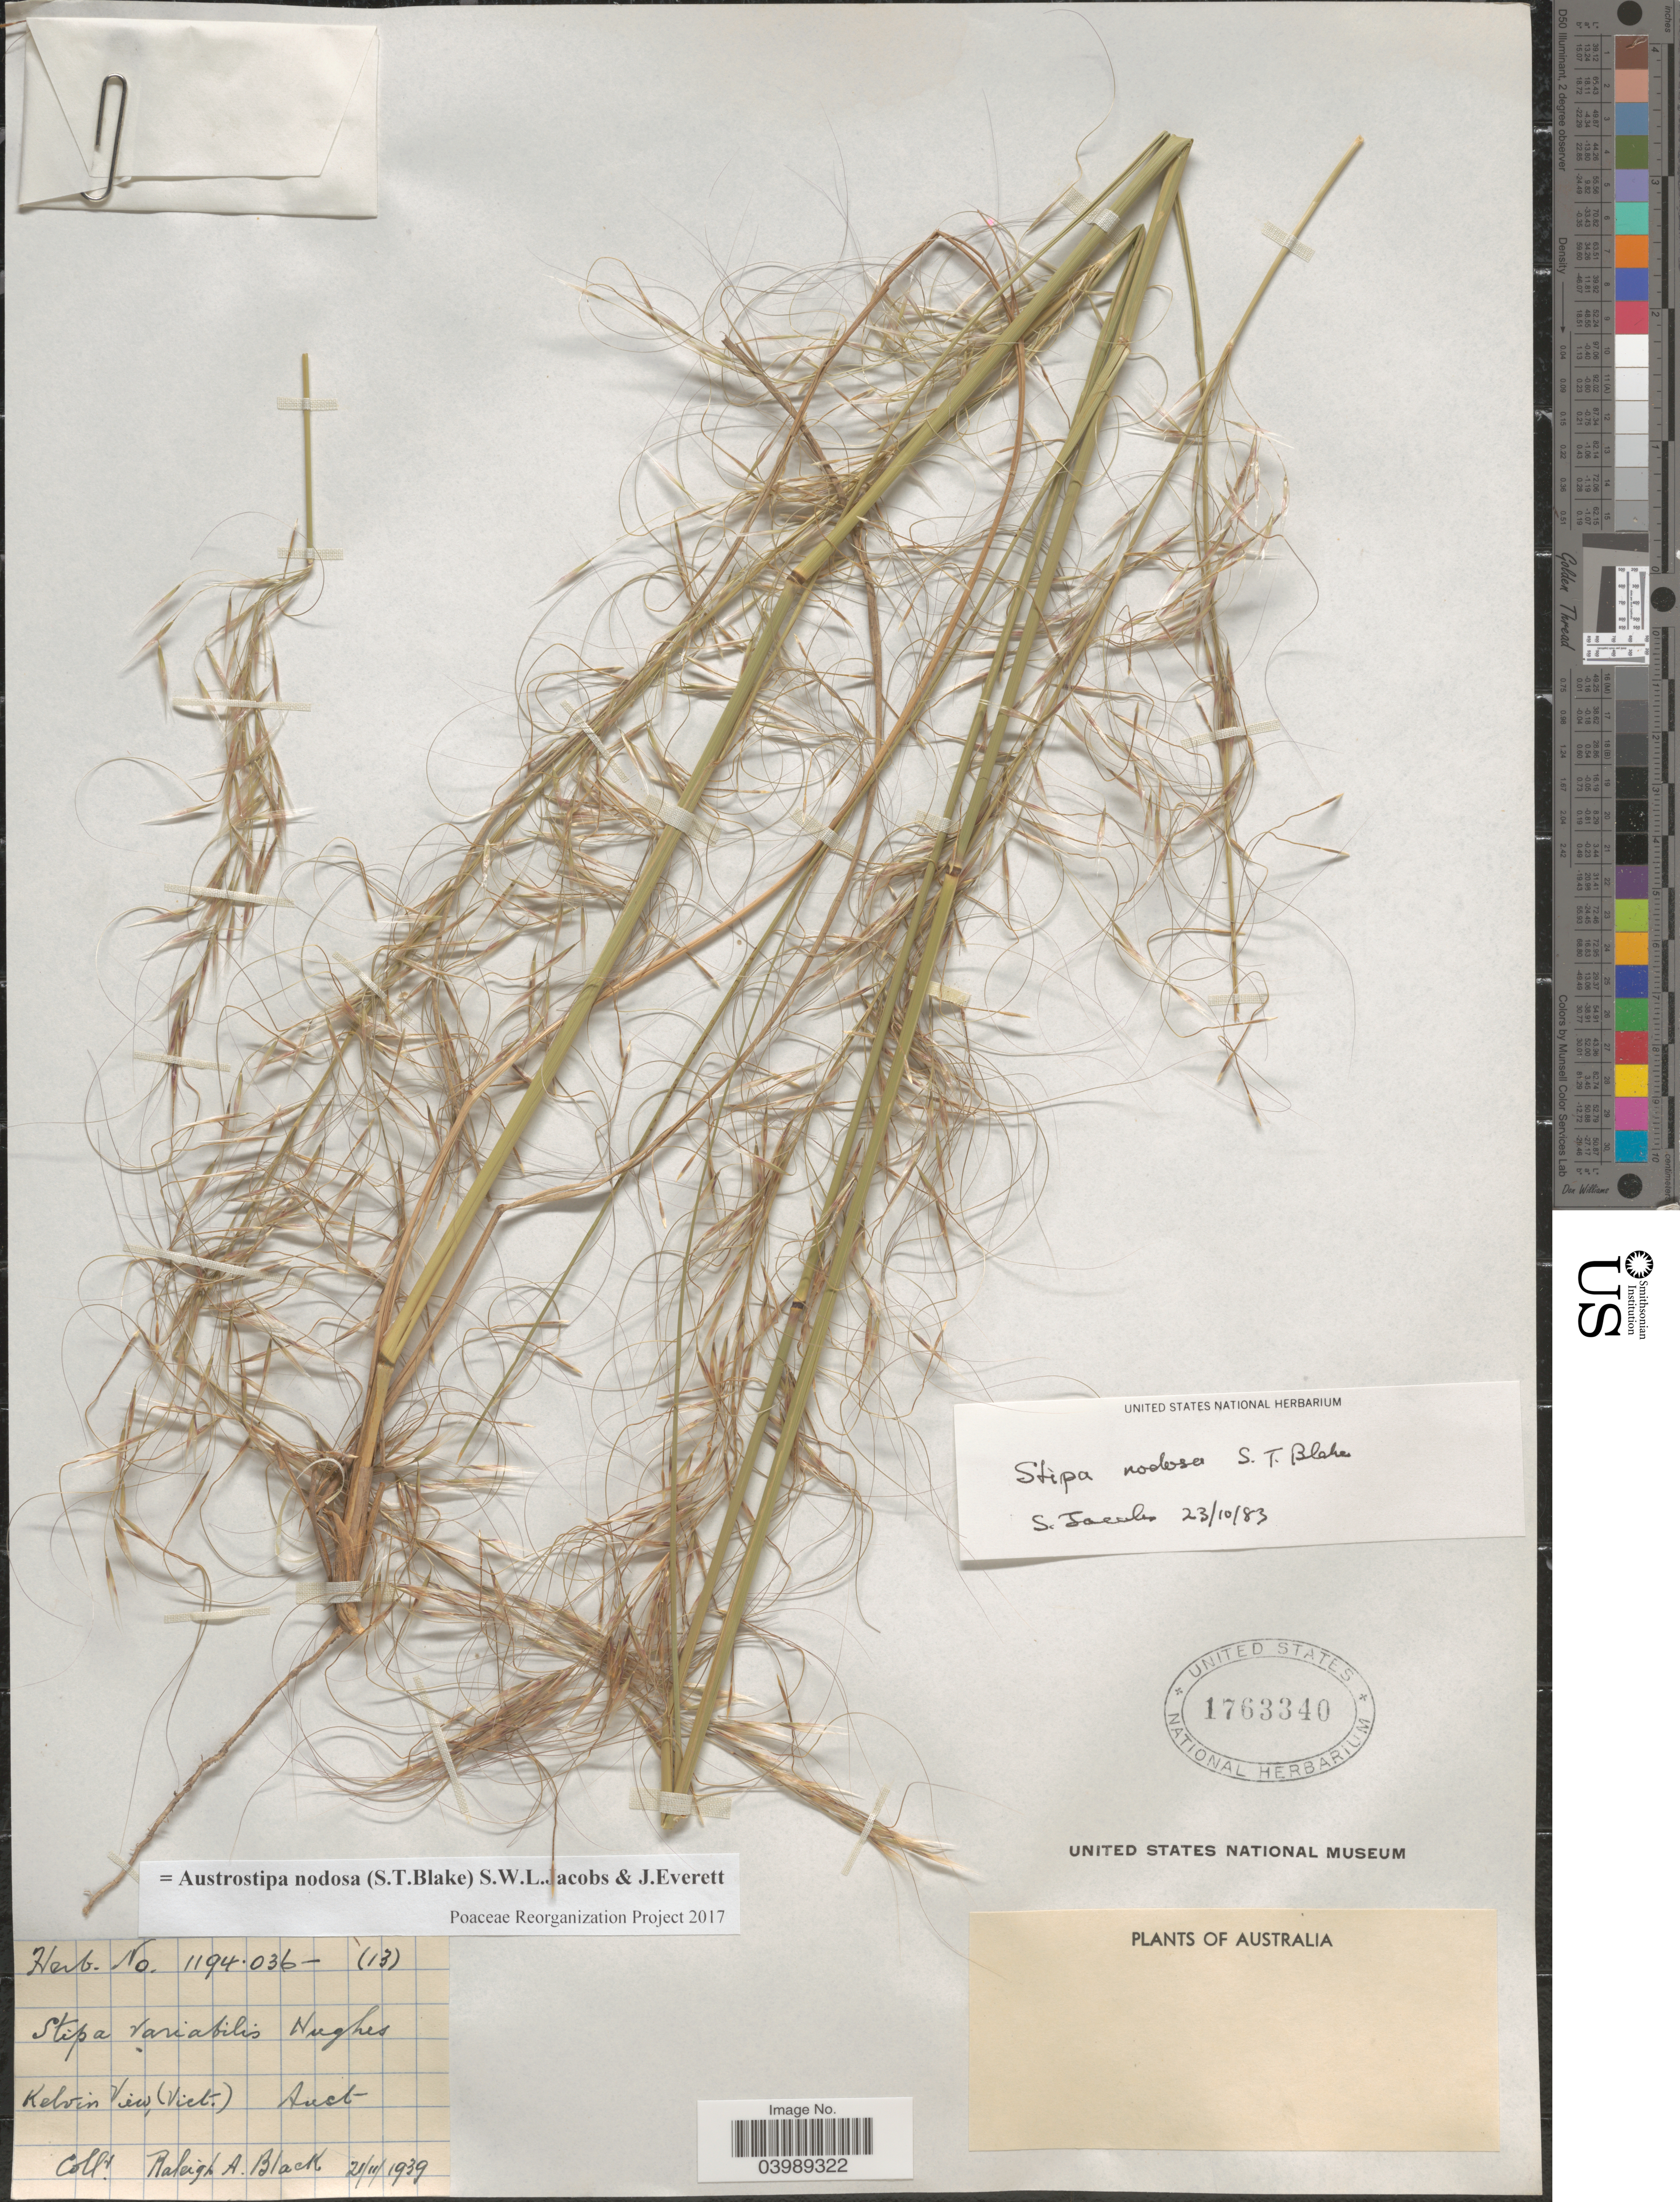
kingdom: Plantae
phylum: Tracheophyta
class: Liliopsida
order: Poales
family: Poaceae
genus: Austrostipa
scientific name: Austrostipa nodosa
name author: (S.T. Blake) S.W.L. Jacobs & J. Everett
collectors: R. A. Black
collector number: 1194.036/13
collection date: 1939-11-21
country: Australia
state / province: Victoria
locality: Kelvin View, (Vict.).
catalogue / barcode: US 1763340